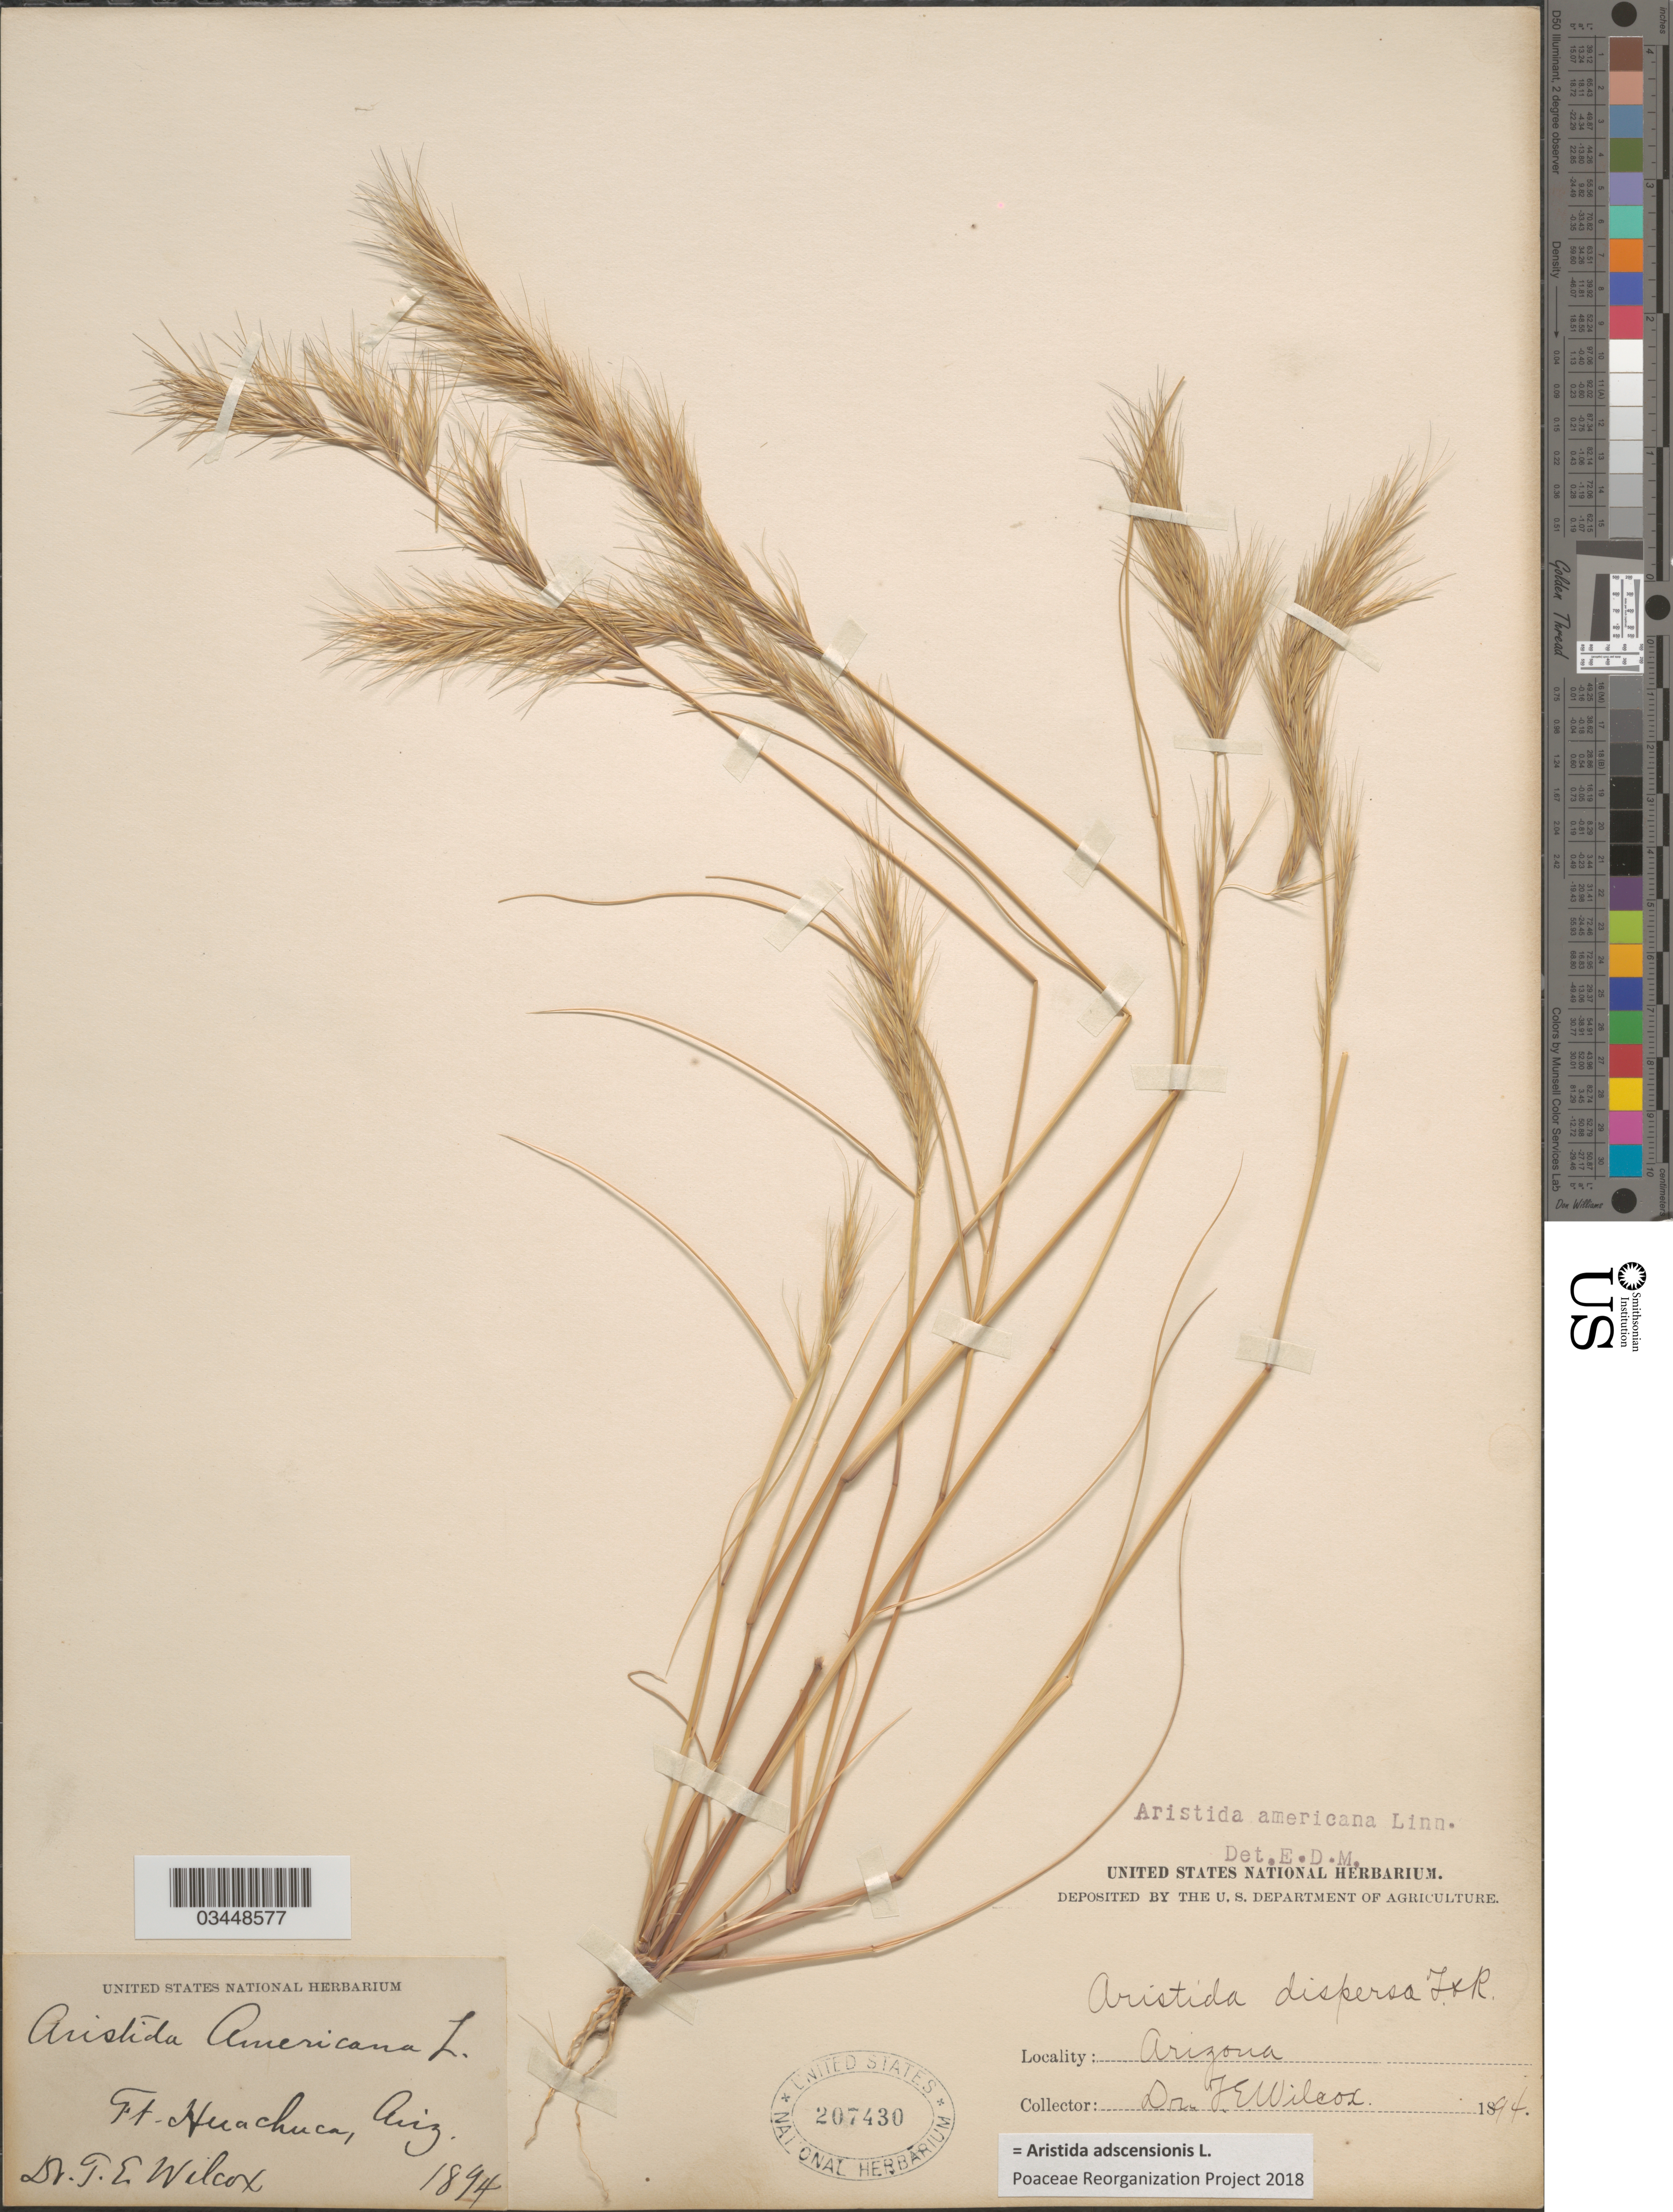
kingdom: Plantae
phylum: Tracheophyta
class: Liliopsida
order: Poales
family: Poaceae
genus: Aristida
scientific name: Aristida adscensionis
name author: L.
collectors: T. E. Wilcox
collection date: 1894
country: United States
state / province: Arizona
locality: Ft. Huachuca.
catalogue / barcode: US 207430